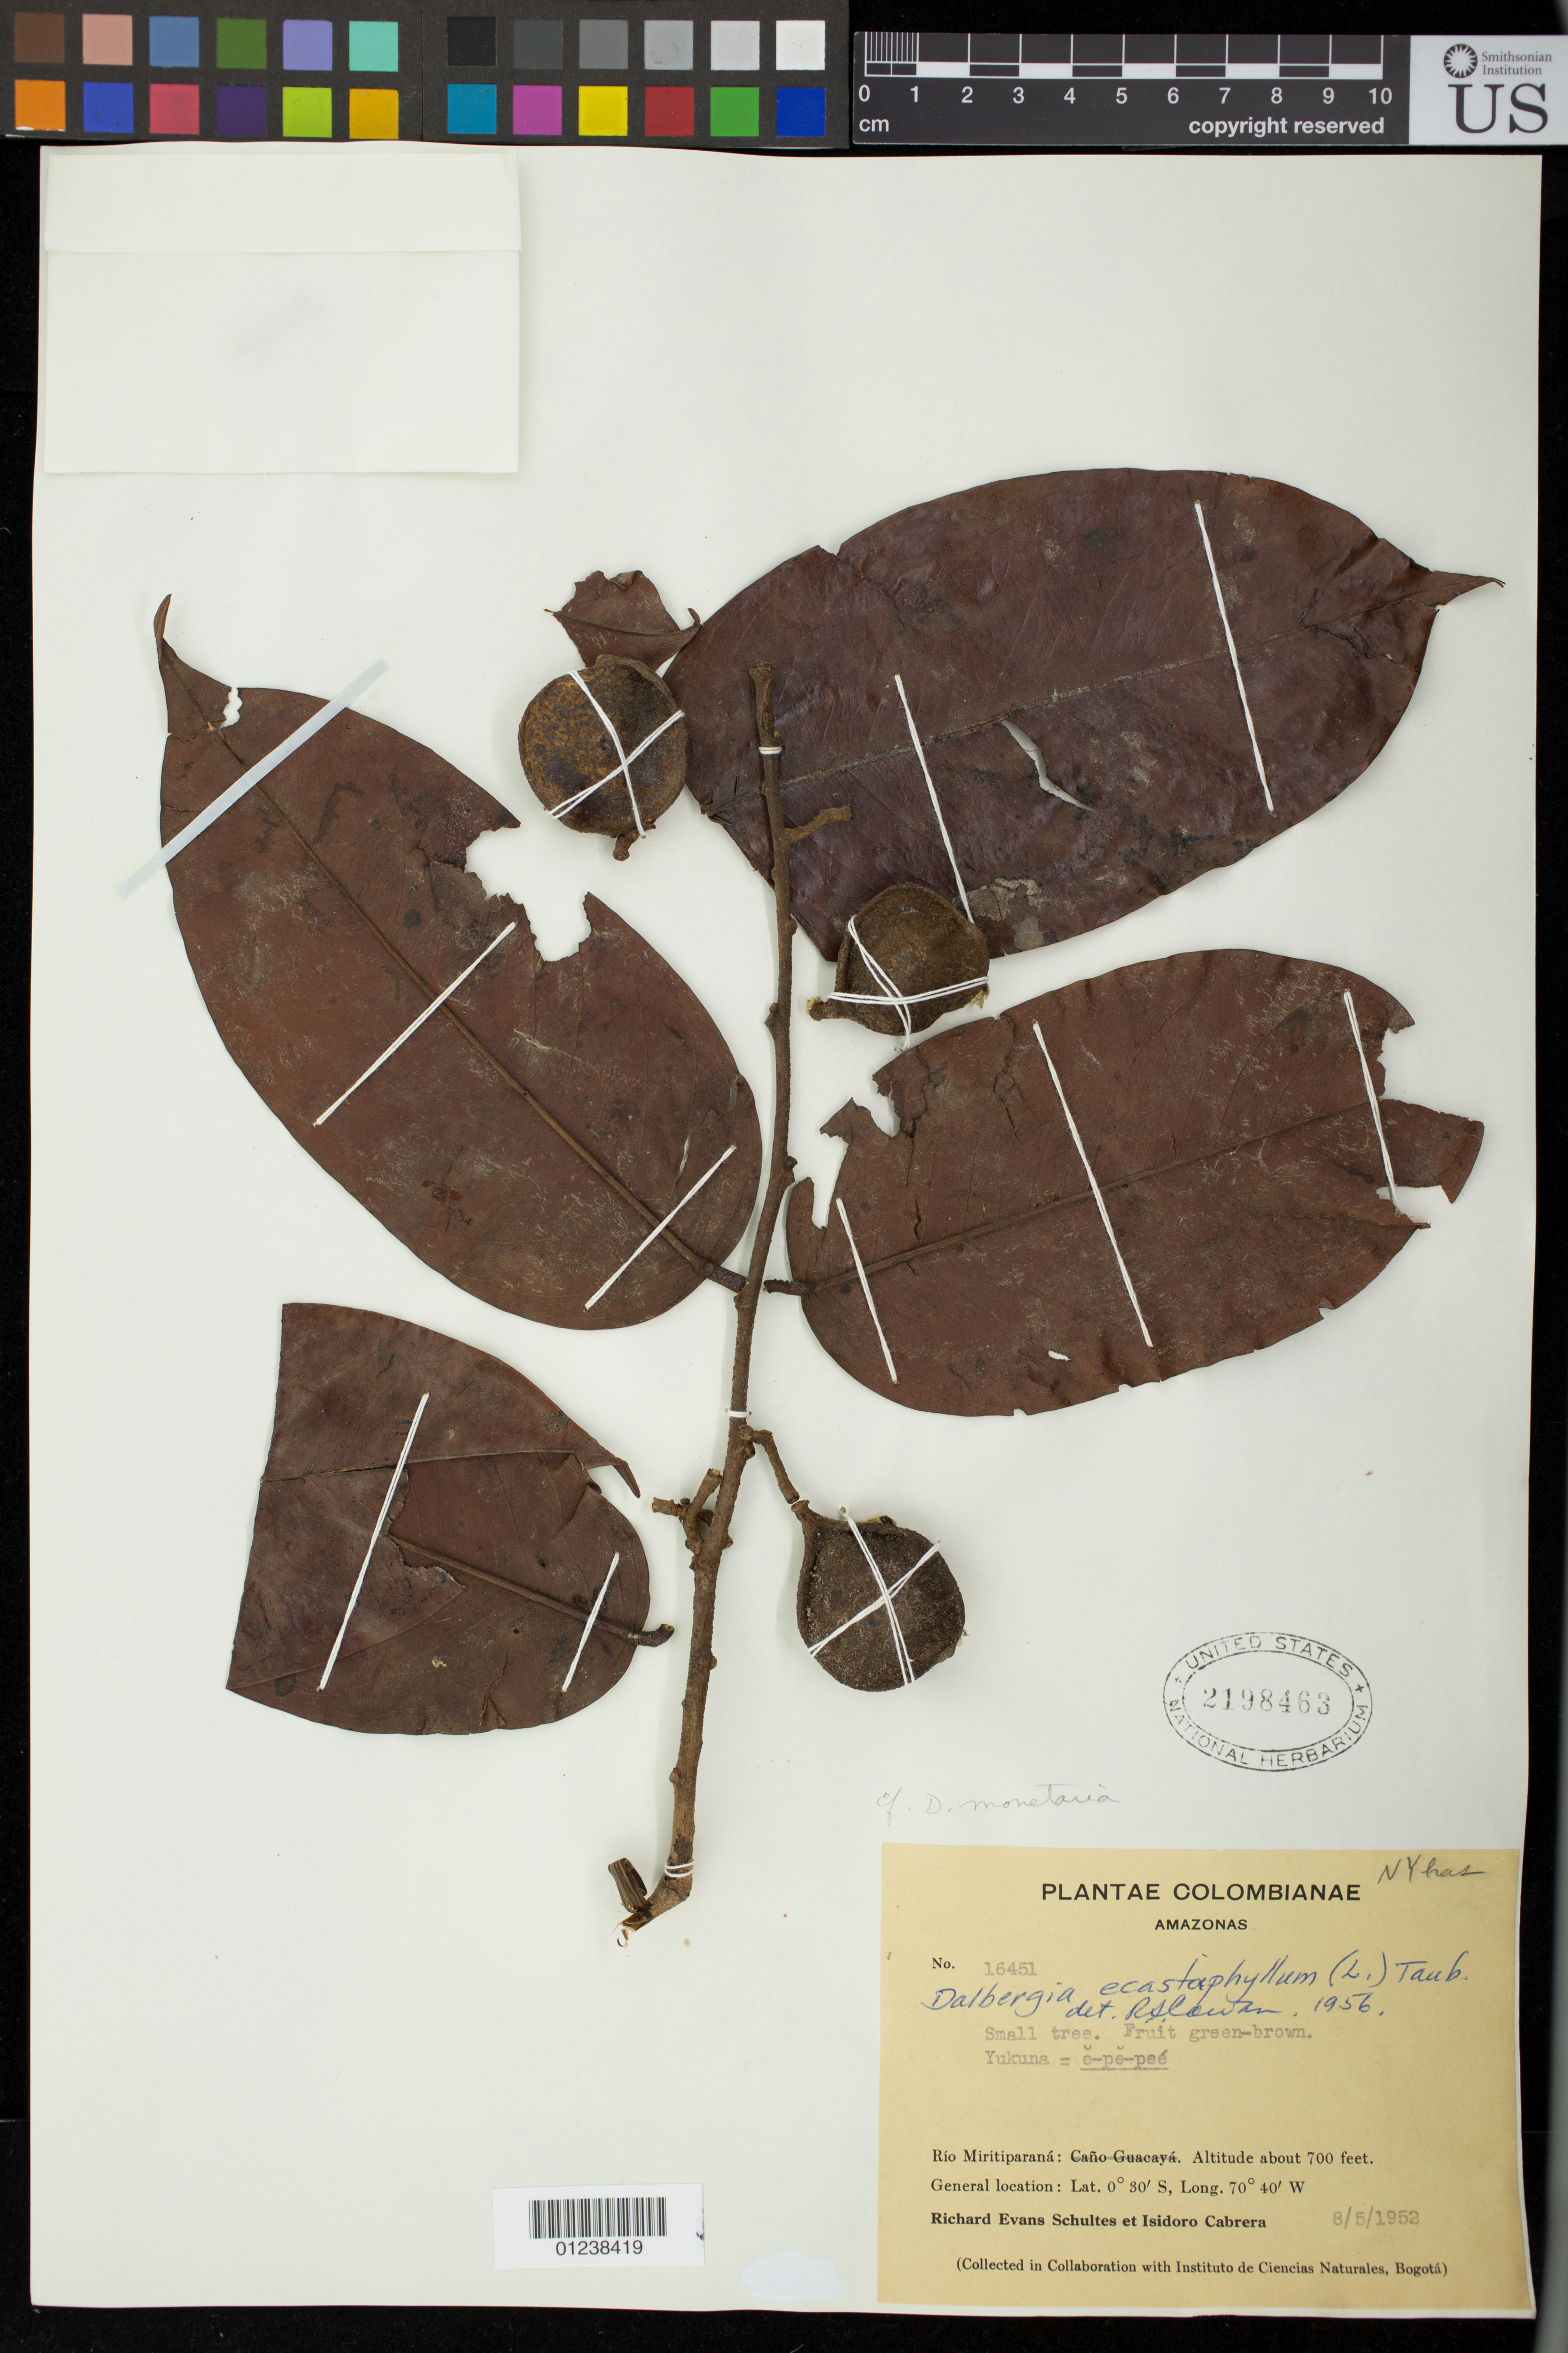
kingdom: Plantae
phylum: Tracheophyta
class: Magnoliopsida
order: Fabales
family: Fabaceae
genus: Dalbergia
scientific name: Dalbergia monetaria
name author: L. f.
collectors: R. E. Schultes & I. Cabrera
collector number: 16451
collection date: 1952-08-05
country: Colombia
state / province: Amazônas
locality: Rio Miritiparana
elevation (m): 213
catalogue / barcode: US 2198463